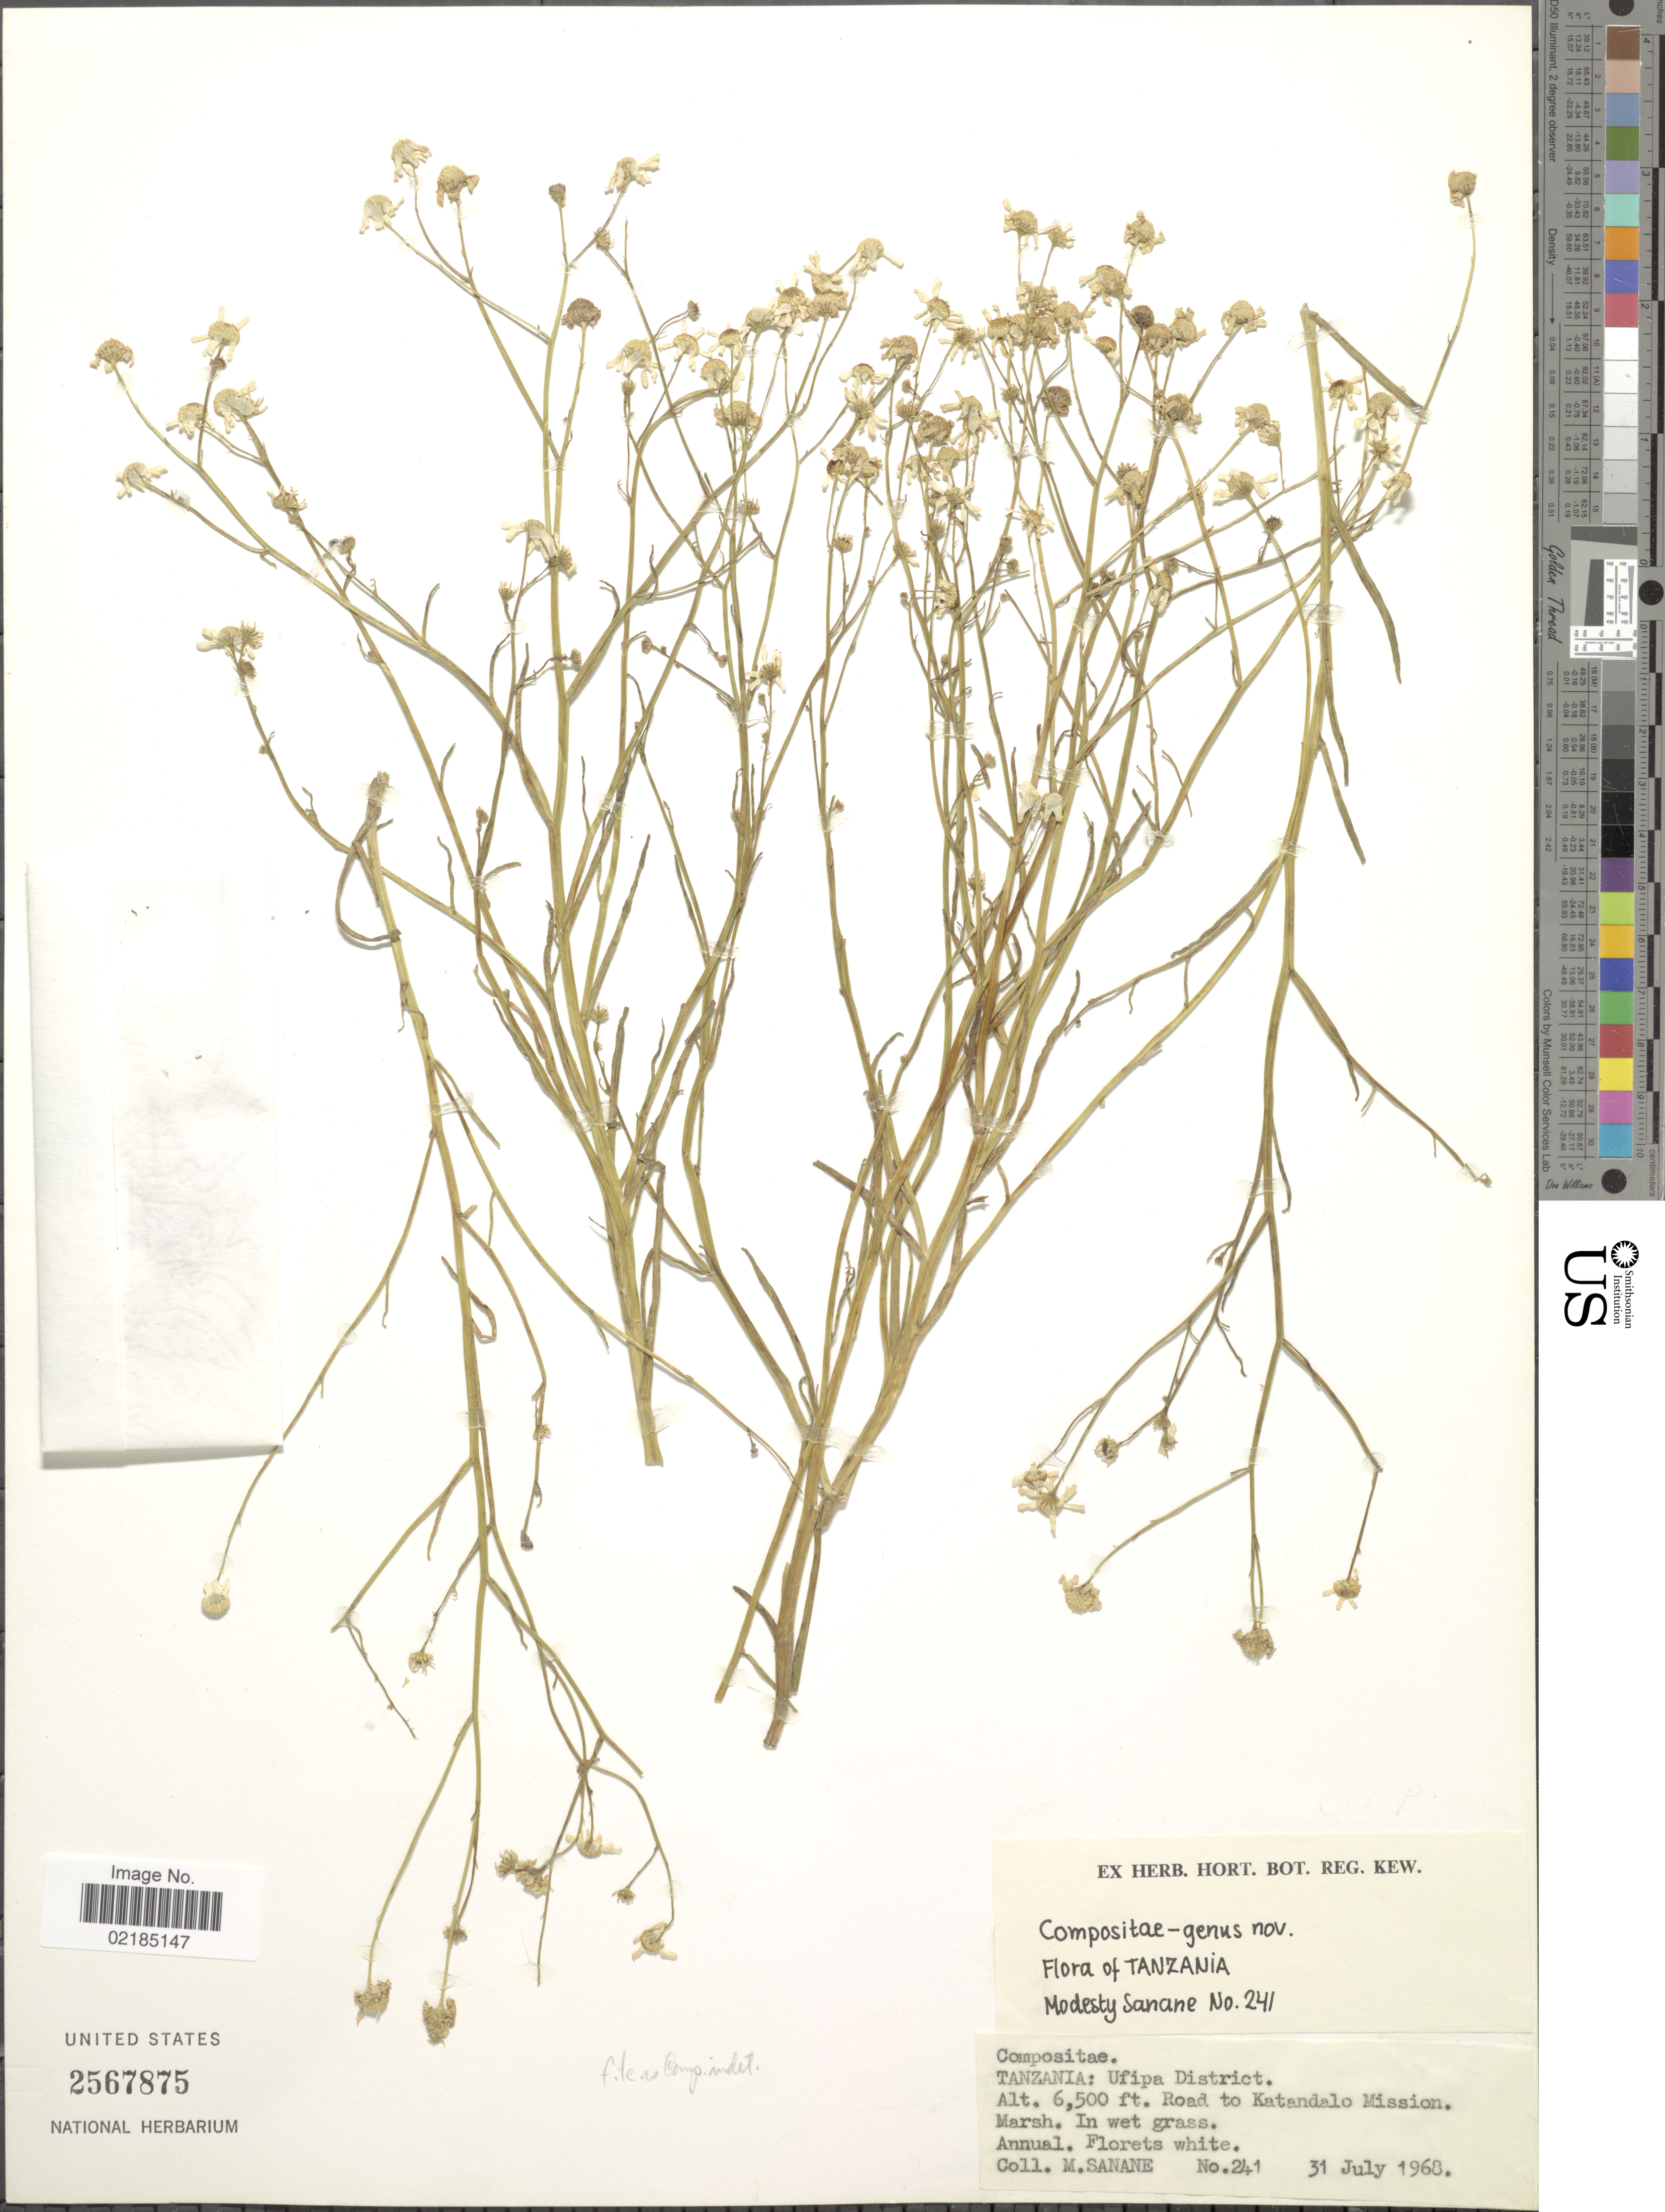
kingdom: Plantae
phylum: Tracheophyta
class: Magnoliopsida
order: Asterales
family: Asteraceae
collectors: M. Sanane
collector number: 241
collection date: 1968-07-31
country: Tanzania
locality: Tanzania: Ufipa District. Road to Katandalo Mission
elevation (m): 1981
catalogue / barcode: US 2567875